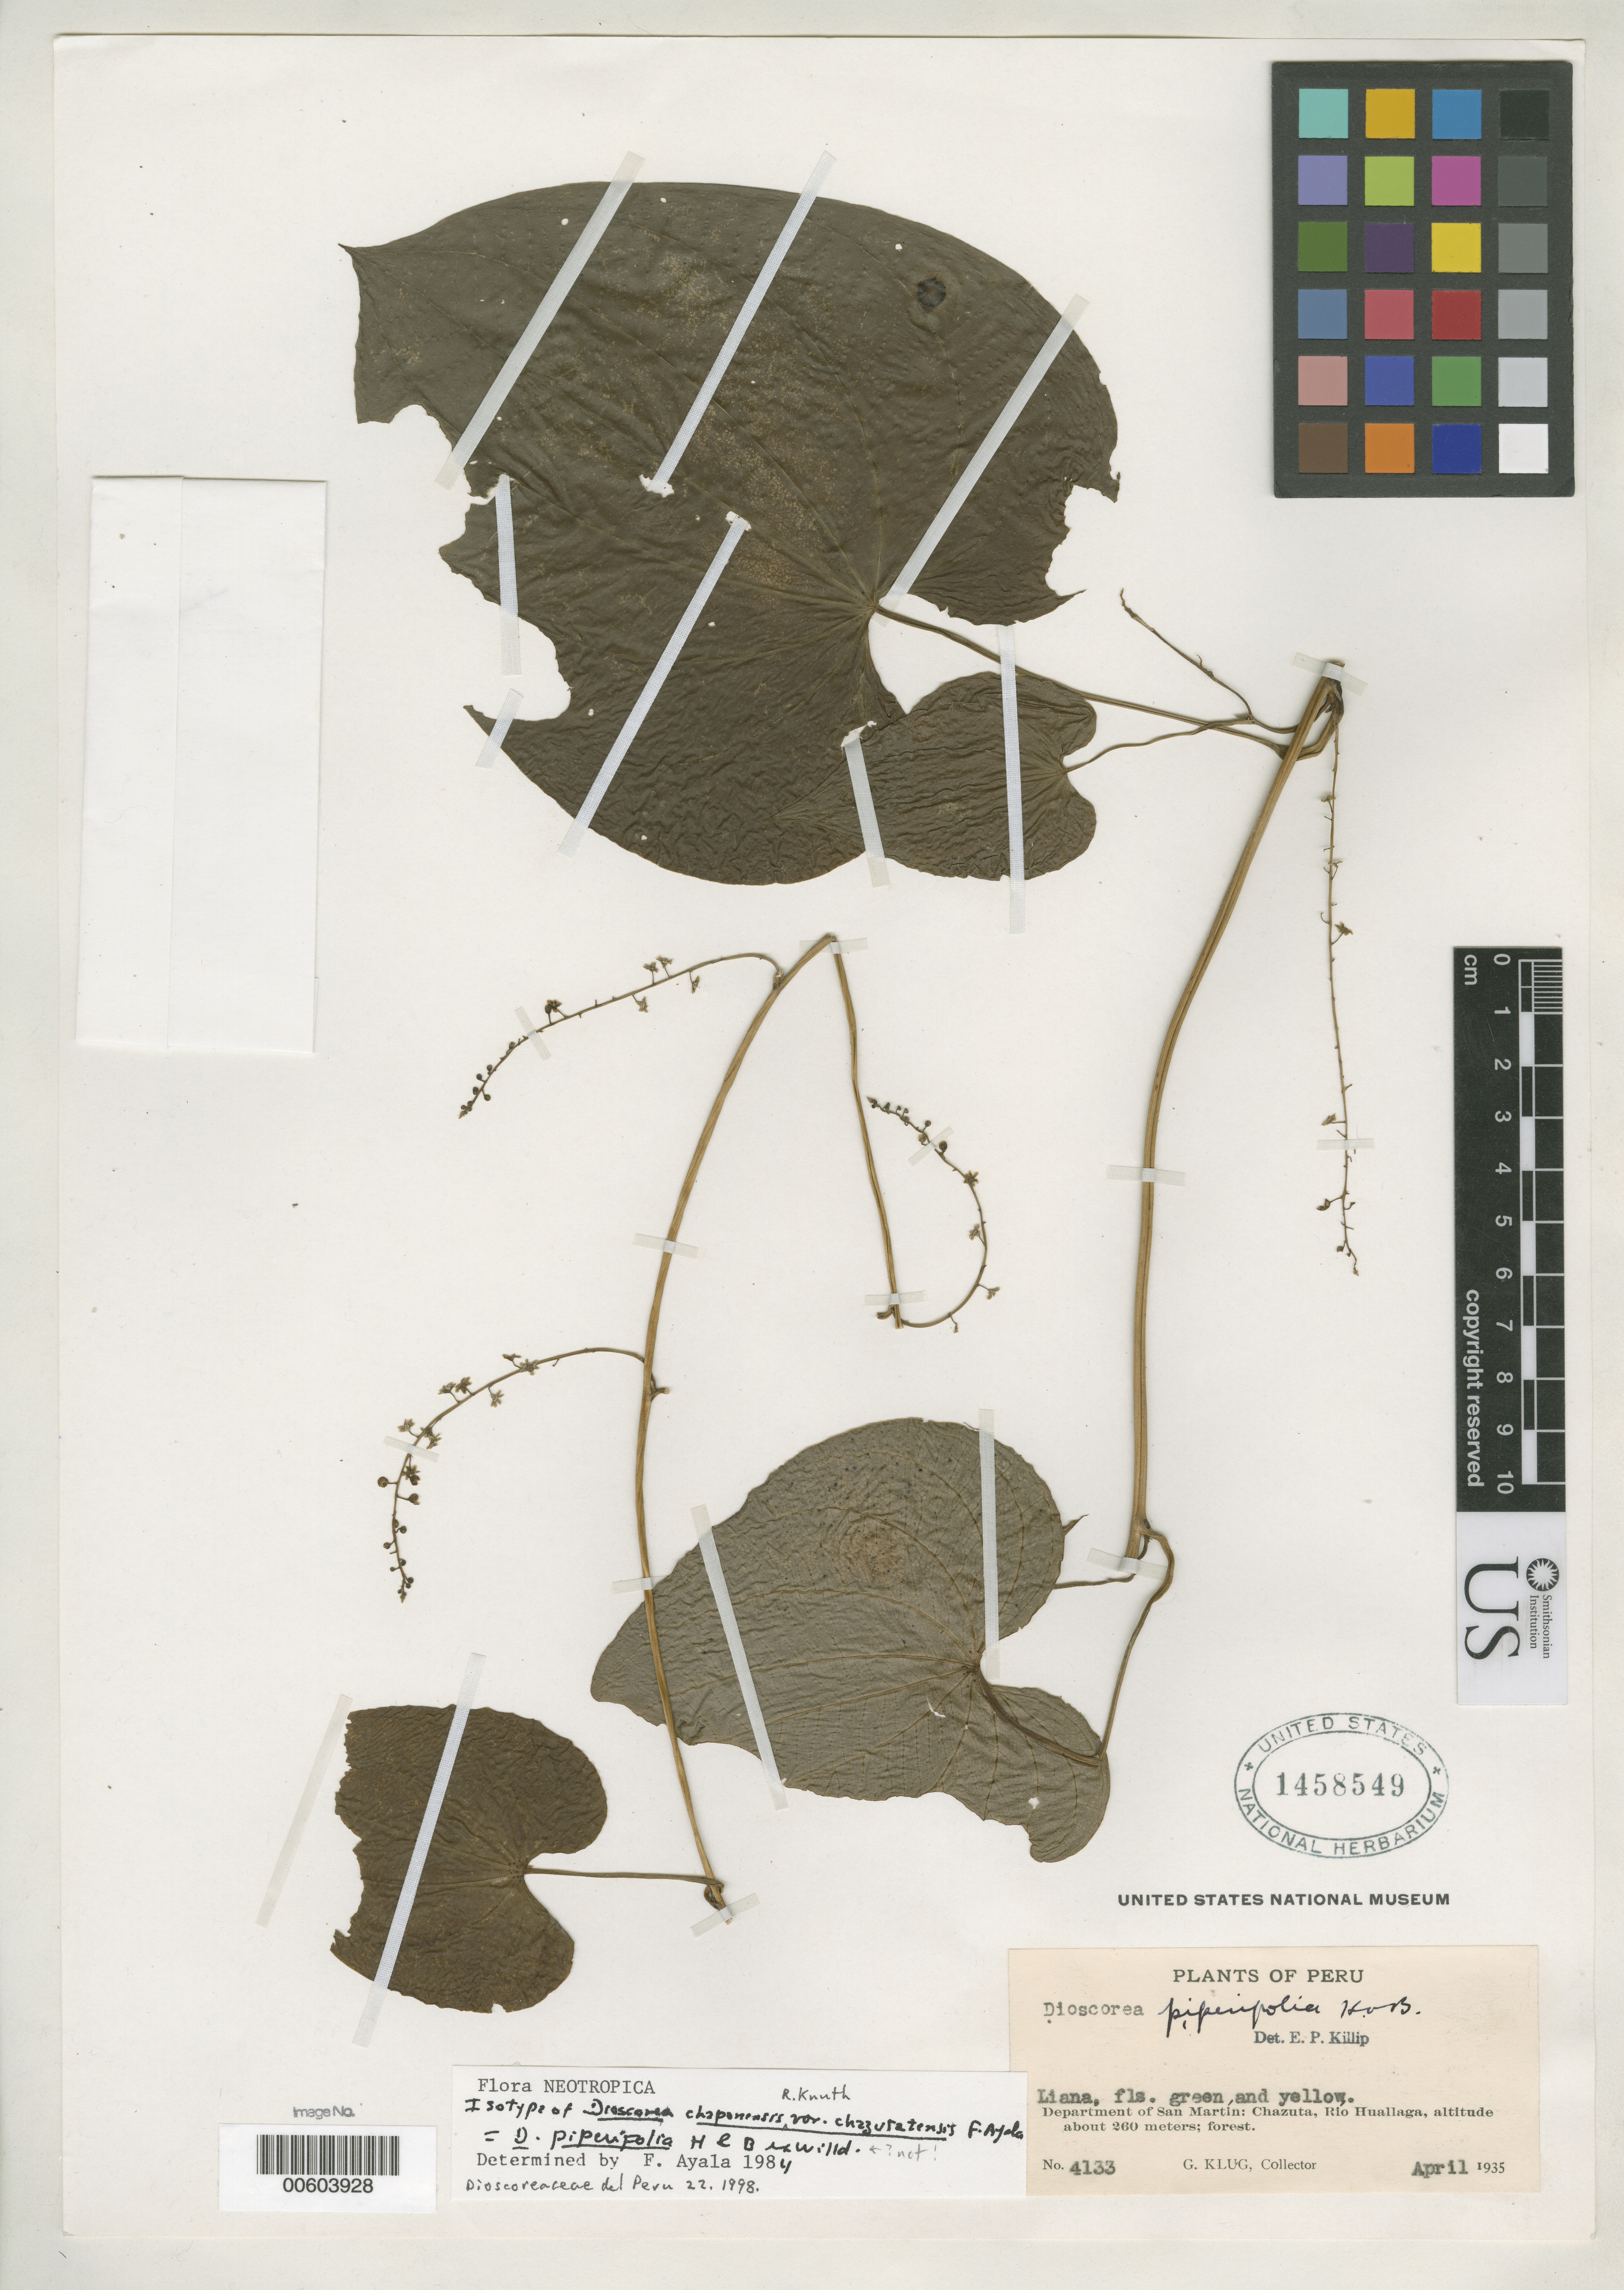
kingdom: Plantae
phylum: Tracheophyta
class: Liliopsida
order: Dioscoreales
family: Dioscoreaceae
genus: Dioscorea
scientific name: Dioscorea chaponensis var. chazuratensis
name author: Ayala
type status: Isotype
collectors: G. Klug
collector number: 4133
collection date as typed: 11 Apr 1935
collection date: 1935-04-11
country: Peru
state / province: San Martín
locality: Chazuta, Rio Huallaga.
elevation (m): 260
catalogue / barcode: US 1458549